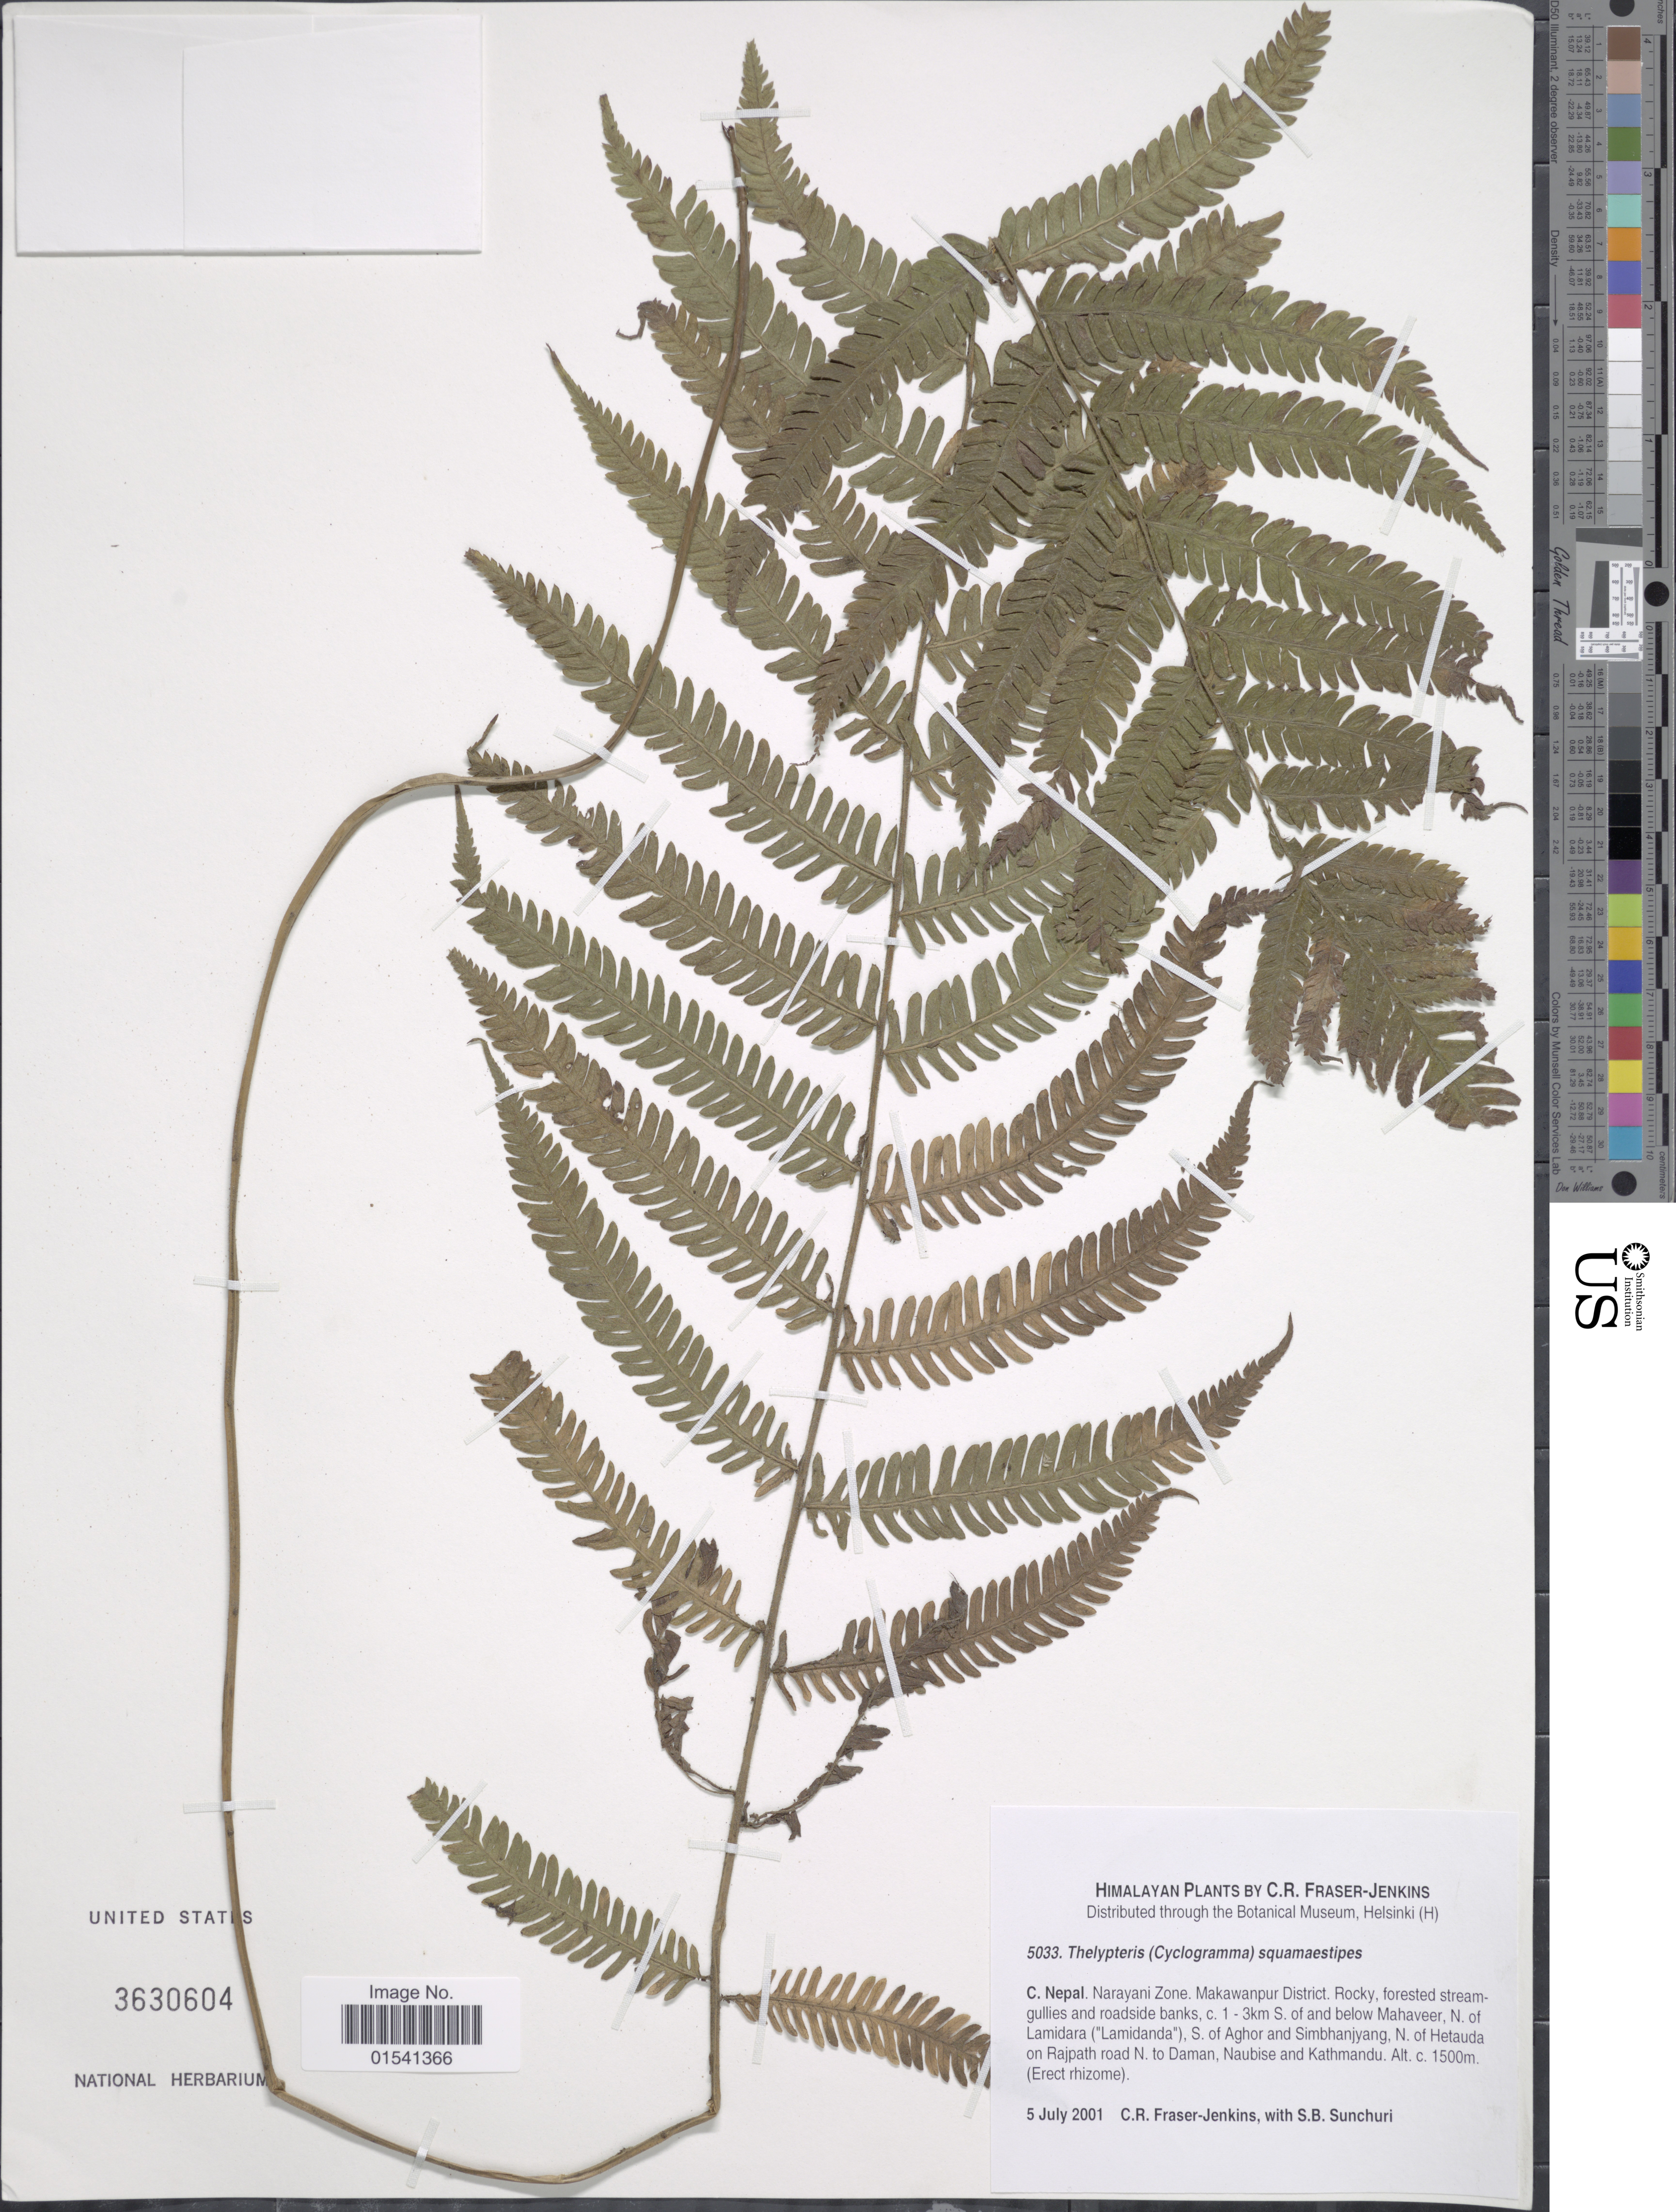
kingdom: Plantae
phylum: Tracheophyta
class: Polypodiopsida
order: Polypodiales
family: Thelypteridaceae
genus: Cyclogramma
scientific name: Cyclogramma squamaestipes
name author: (C.B. Clarke) Tagawa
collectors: C. R. Fraser-Jenkins & S. Sunchuri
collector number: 5033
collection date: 2001-07-05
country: Nepal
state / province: Narayani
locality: C. Nepal. Narayani Zone. Makawanpur District. Rocky, forested sreamgullies and roadside banks, c. 1-3km S. of and below Mahaveer, N. of Lamidara ('Lamidanda'), S of Aghor and Simbhanjyang, N. of Hetauda on Rajpath road N. to Daman, Naubise and Kathmandu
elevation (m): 1500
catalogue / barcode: US 3630604